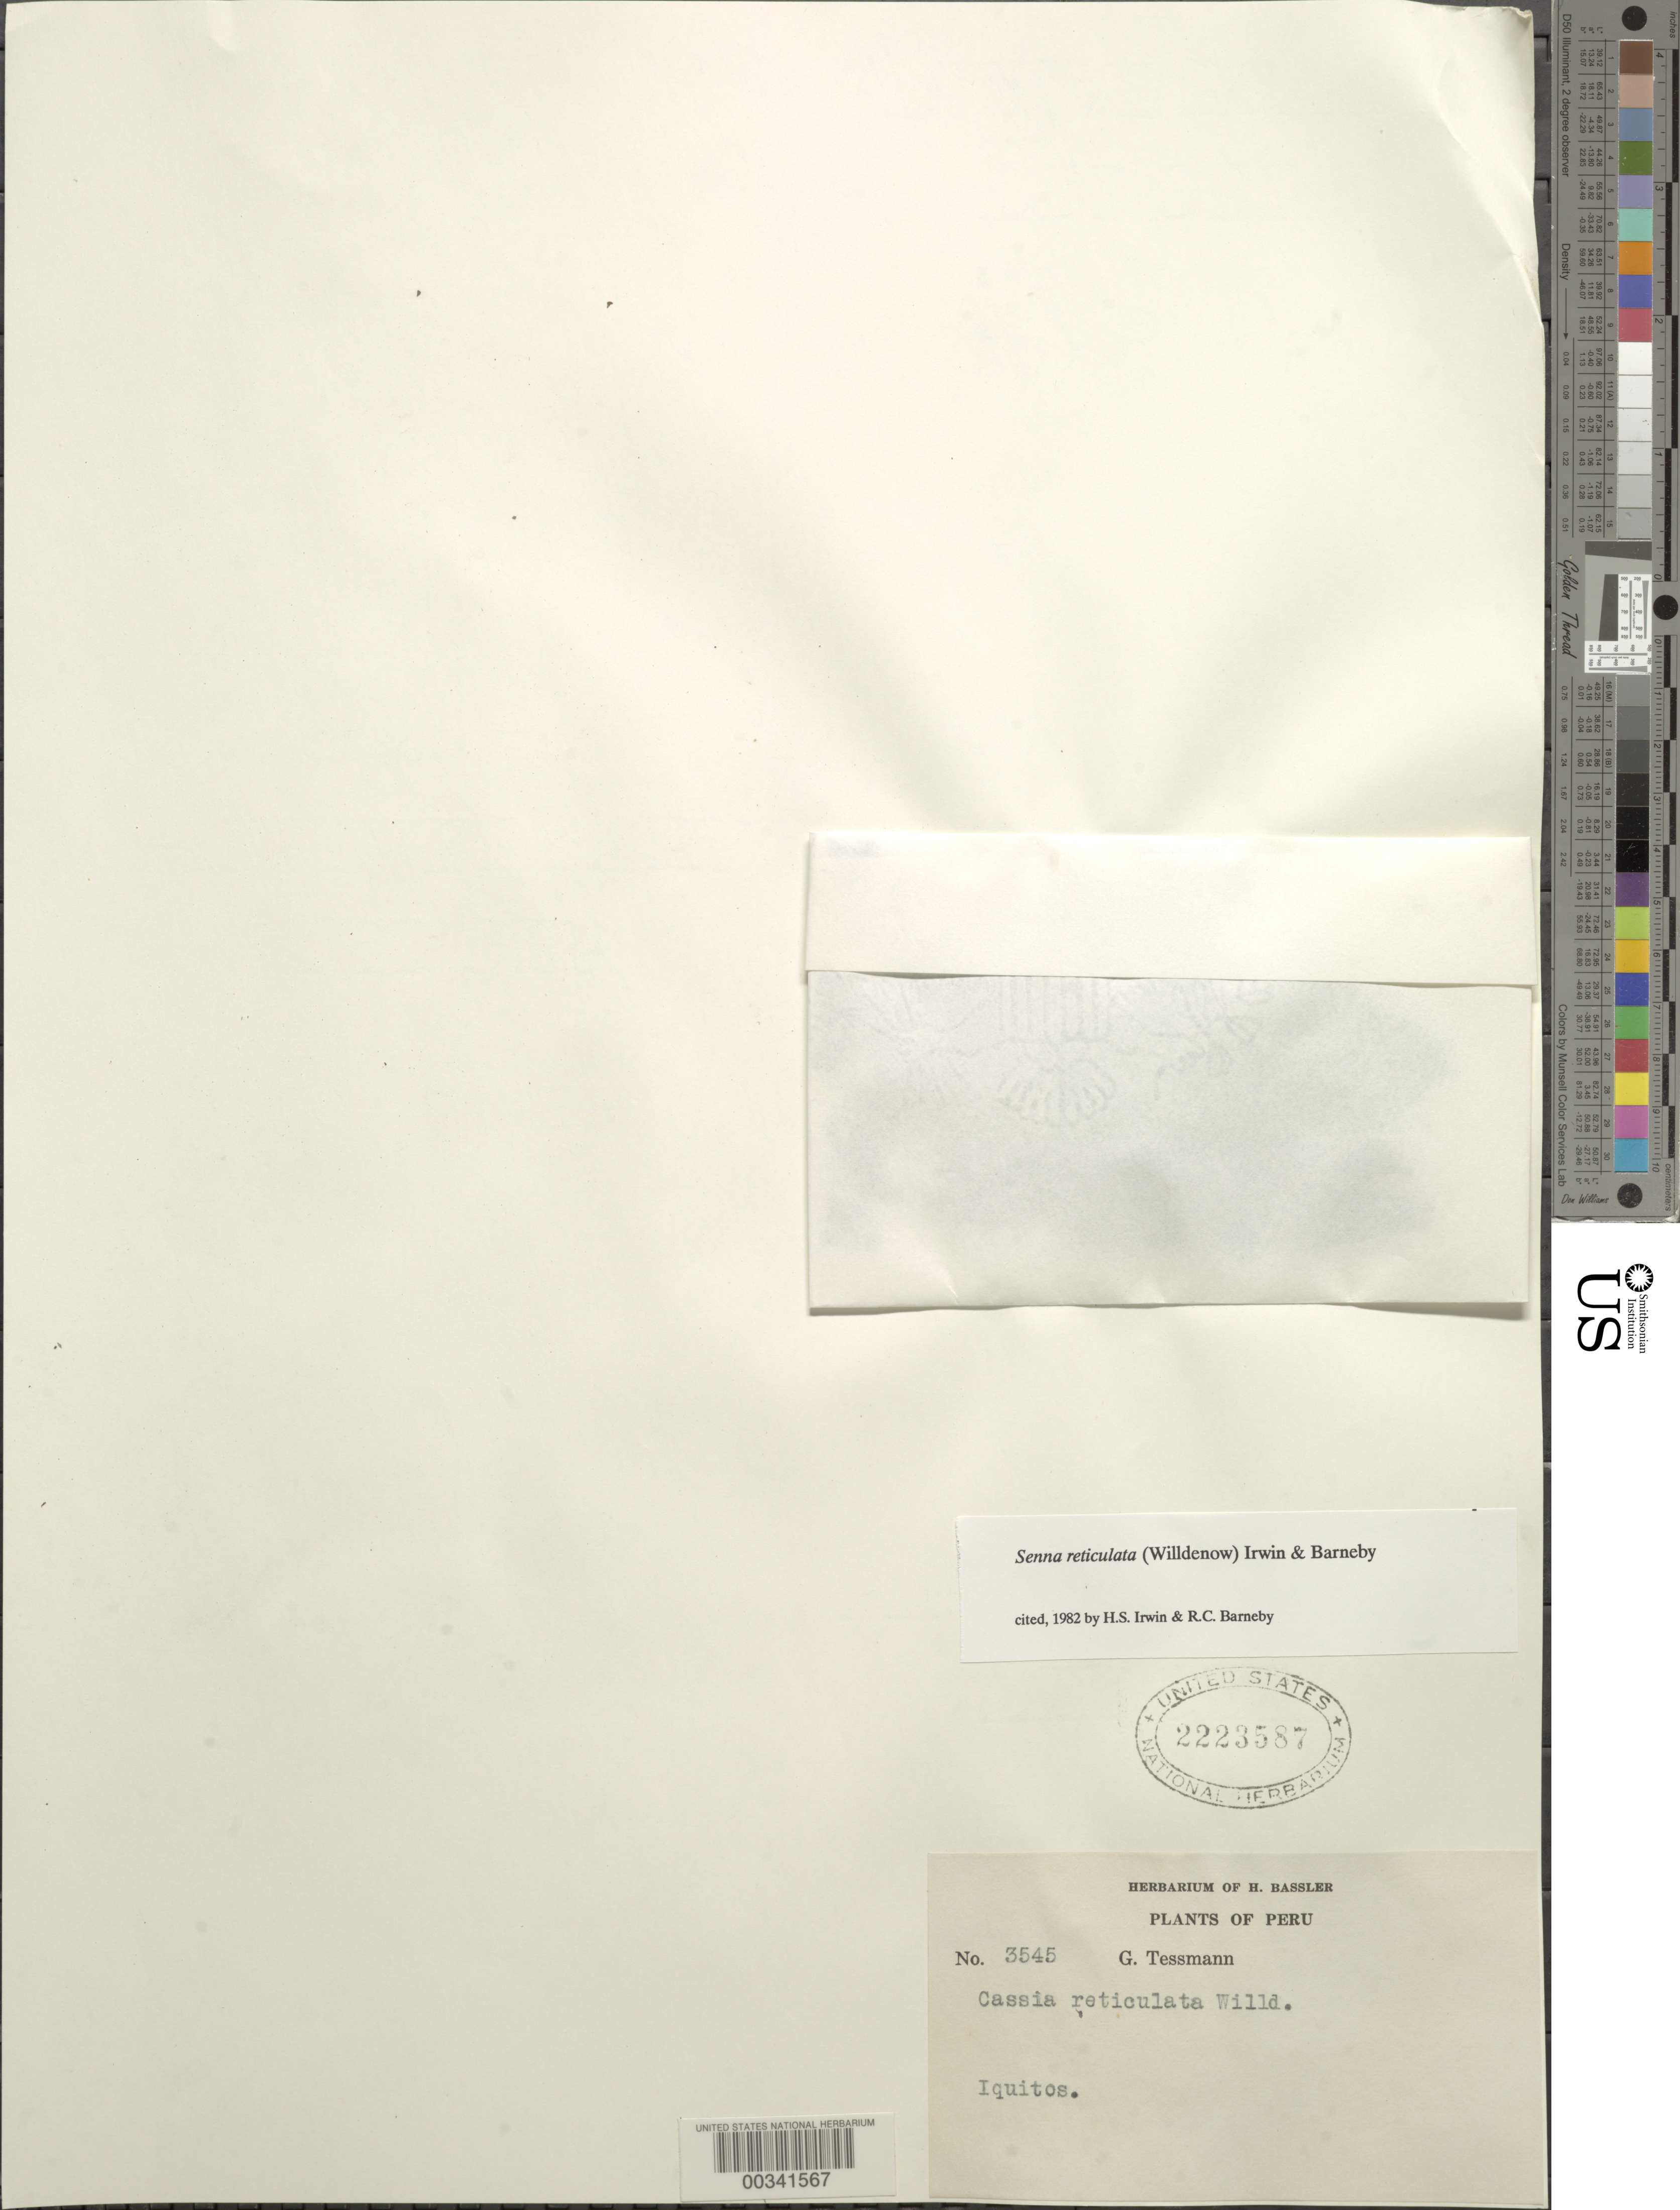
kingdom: Plantae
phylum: Tracheophyta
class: Magnoliopsida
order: Fabales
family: Fabaceae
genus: Senna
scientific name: Senna reticulata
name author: (Willd.) H.S. Irwin & Barneby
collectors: G. Tessmann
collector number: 3545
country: Peru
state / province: Loreto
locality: Iquitos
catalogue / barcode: US 2223587